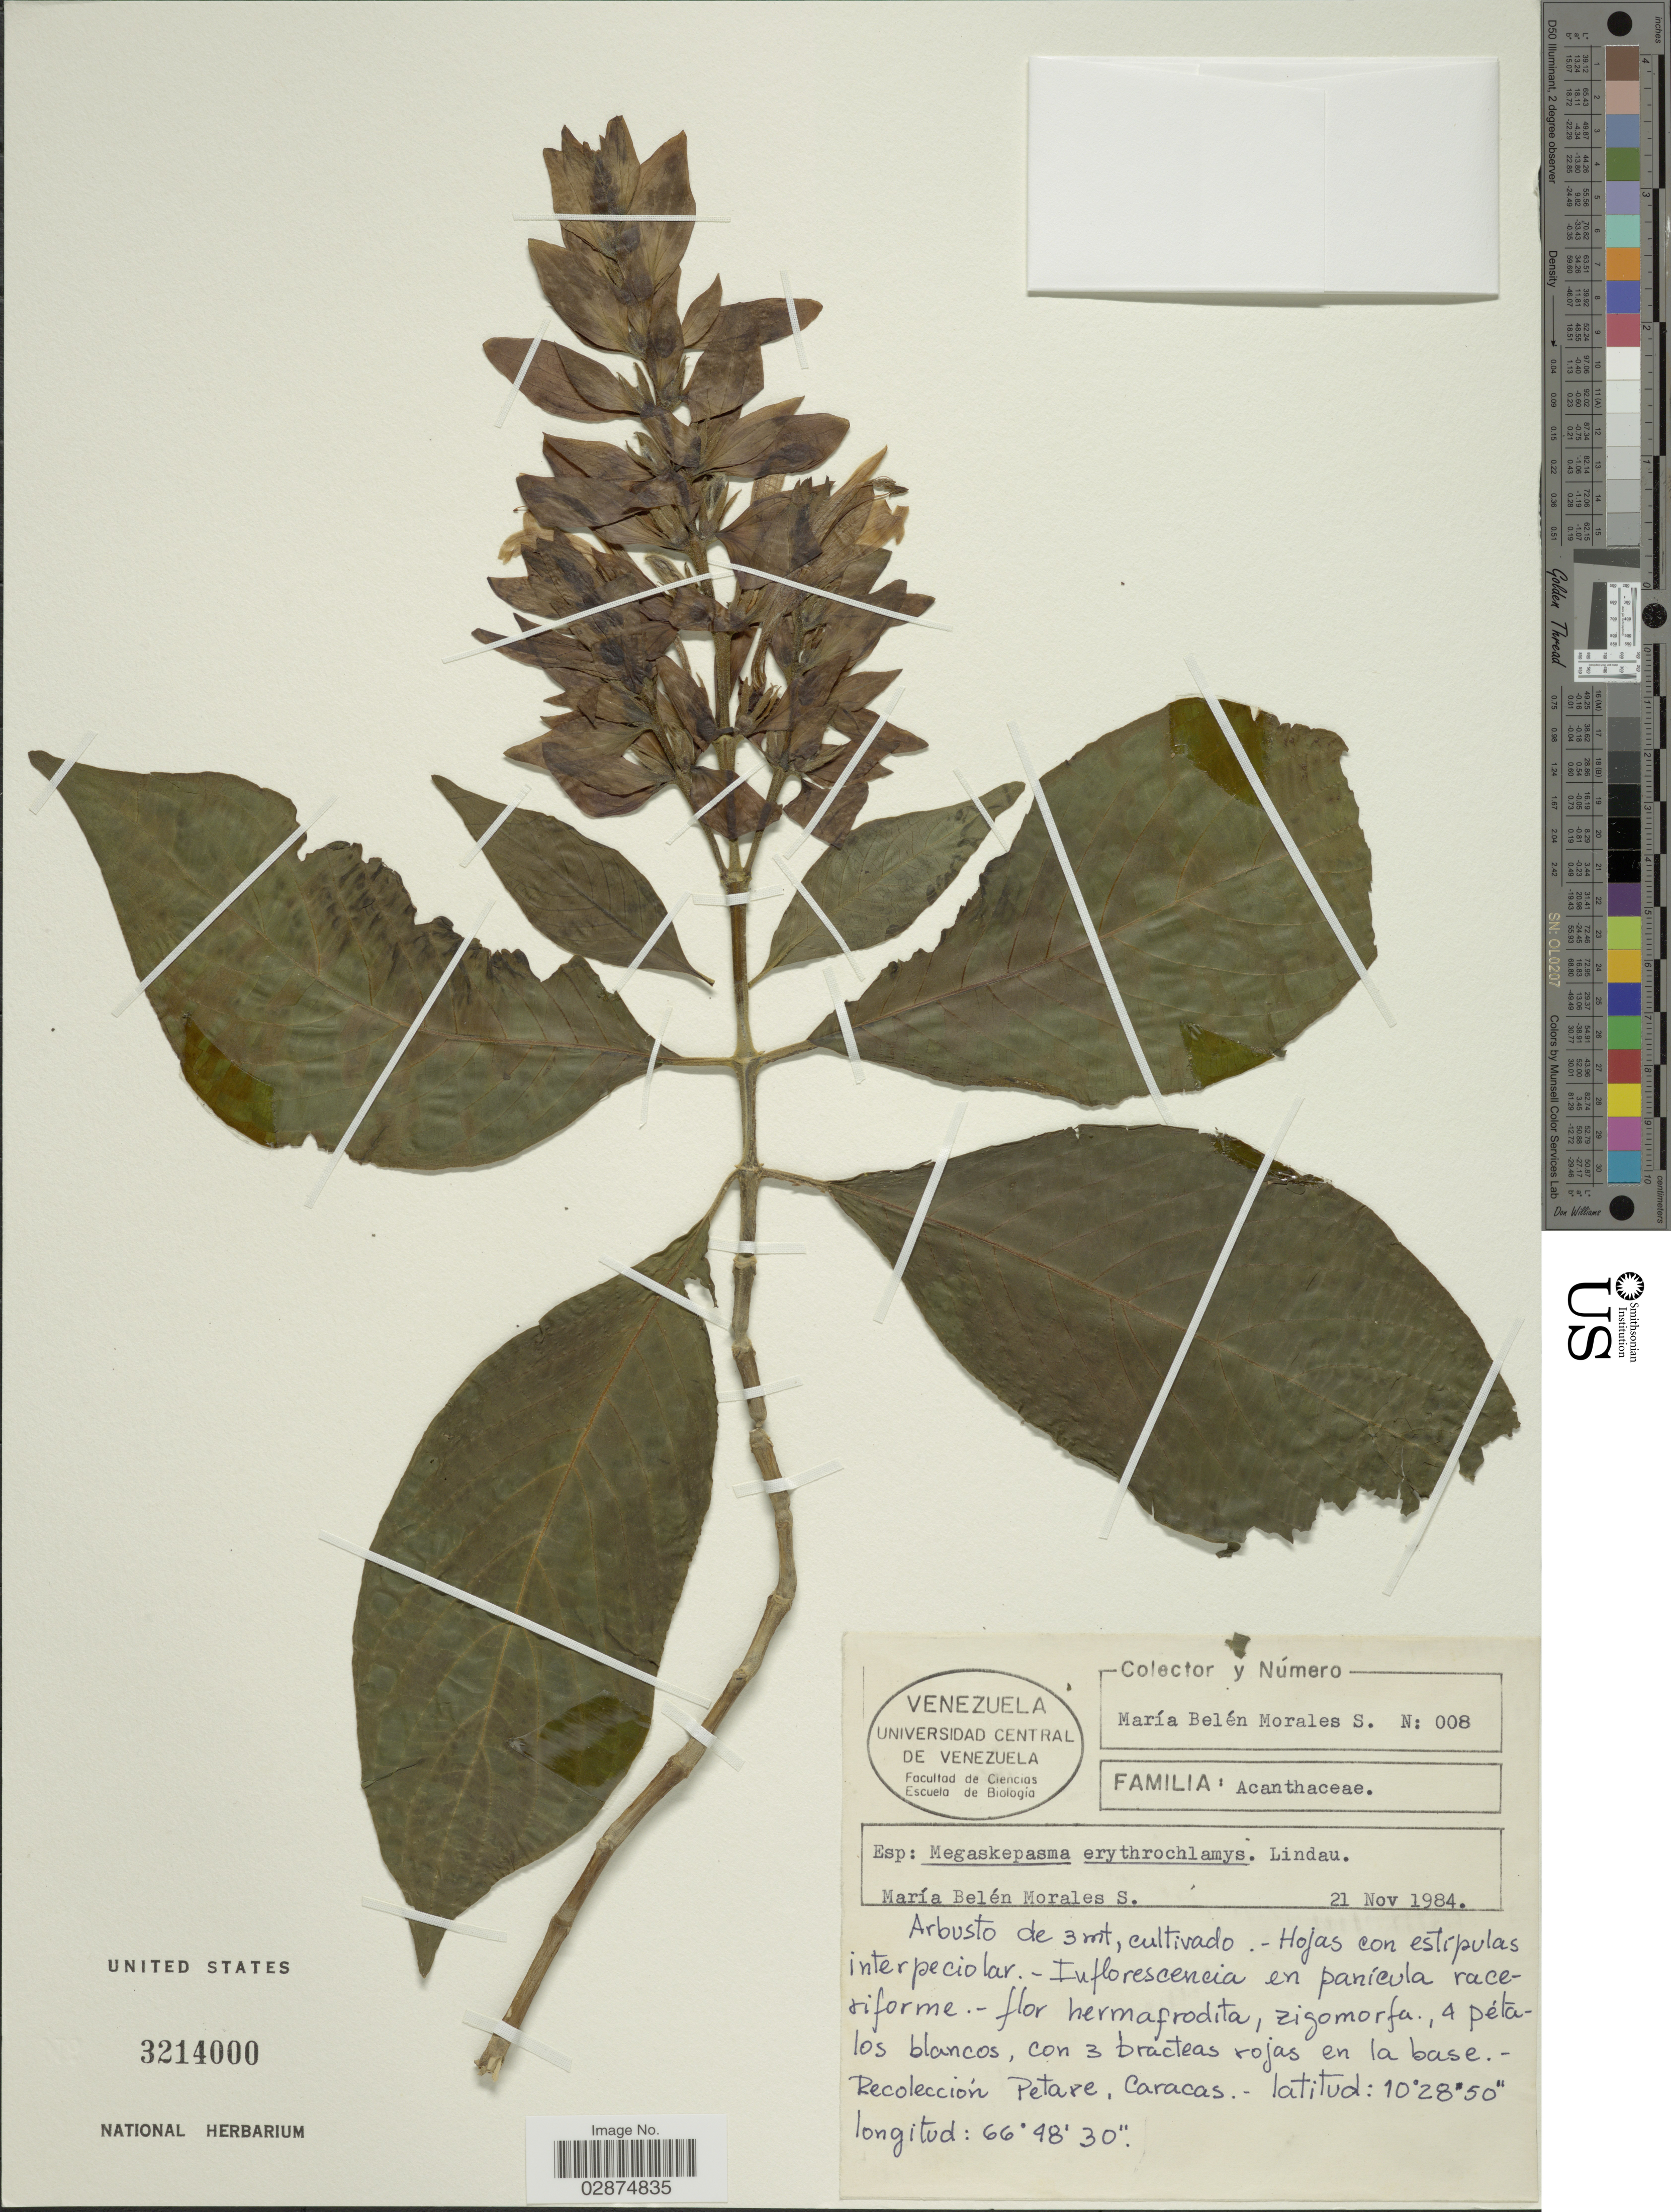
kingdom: Plantae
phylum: Tracheophyta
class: Magnoliopsida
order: Lamiales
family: Acanthaceae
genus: Megaskepasma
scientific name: Megaskepasma erythrochlamys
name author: Lindau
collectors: M. Morales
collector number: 008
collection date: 1984-11-21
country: Venezuela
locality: Petare, Caracas.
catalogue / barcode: US 3214000